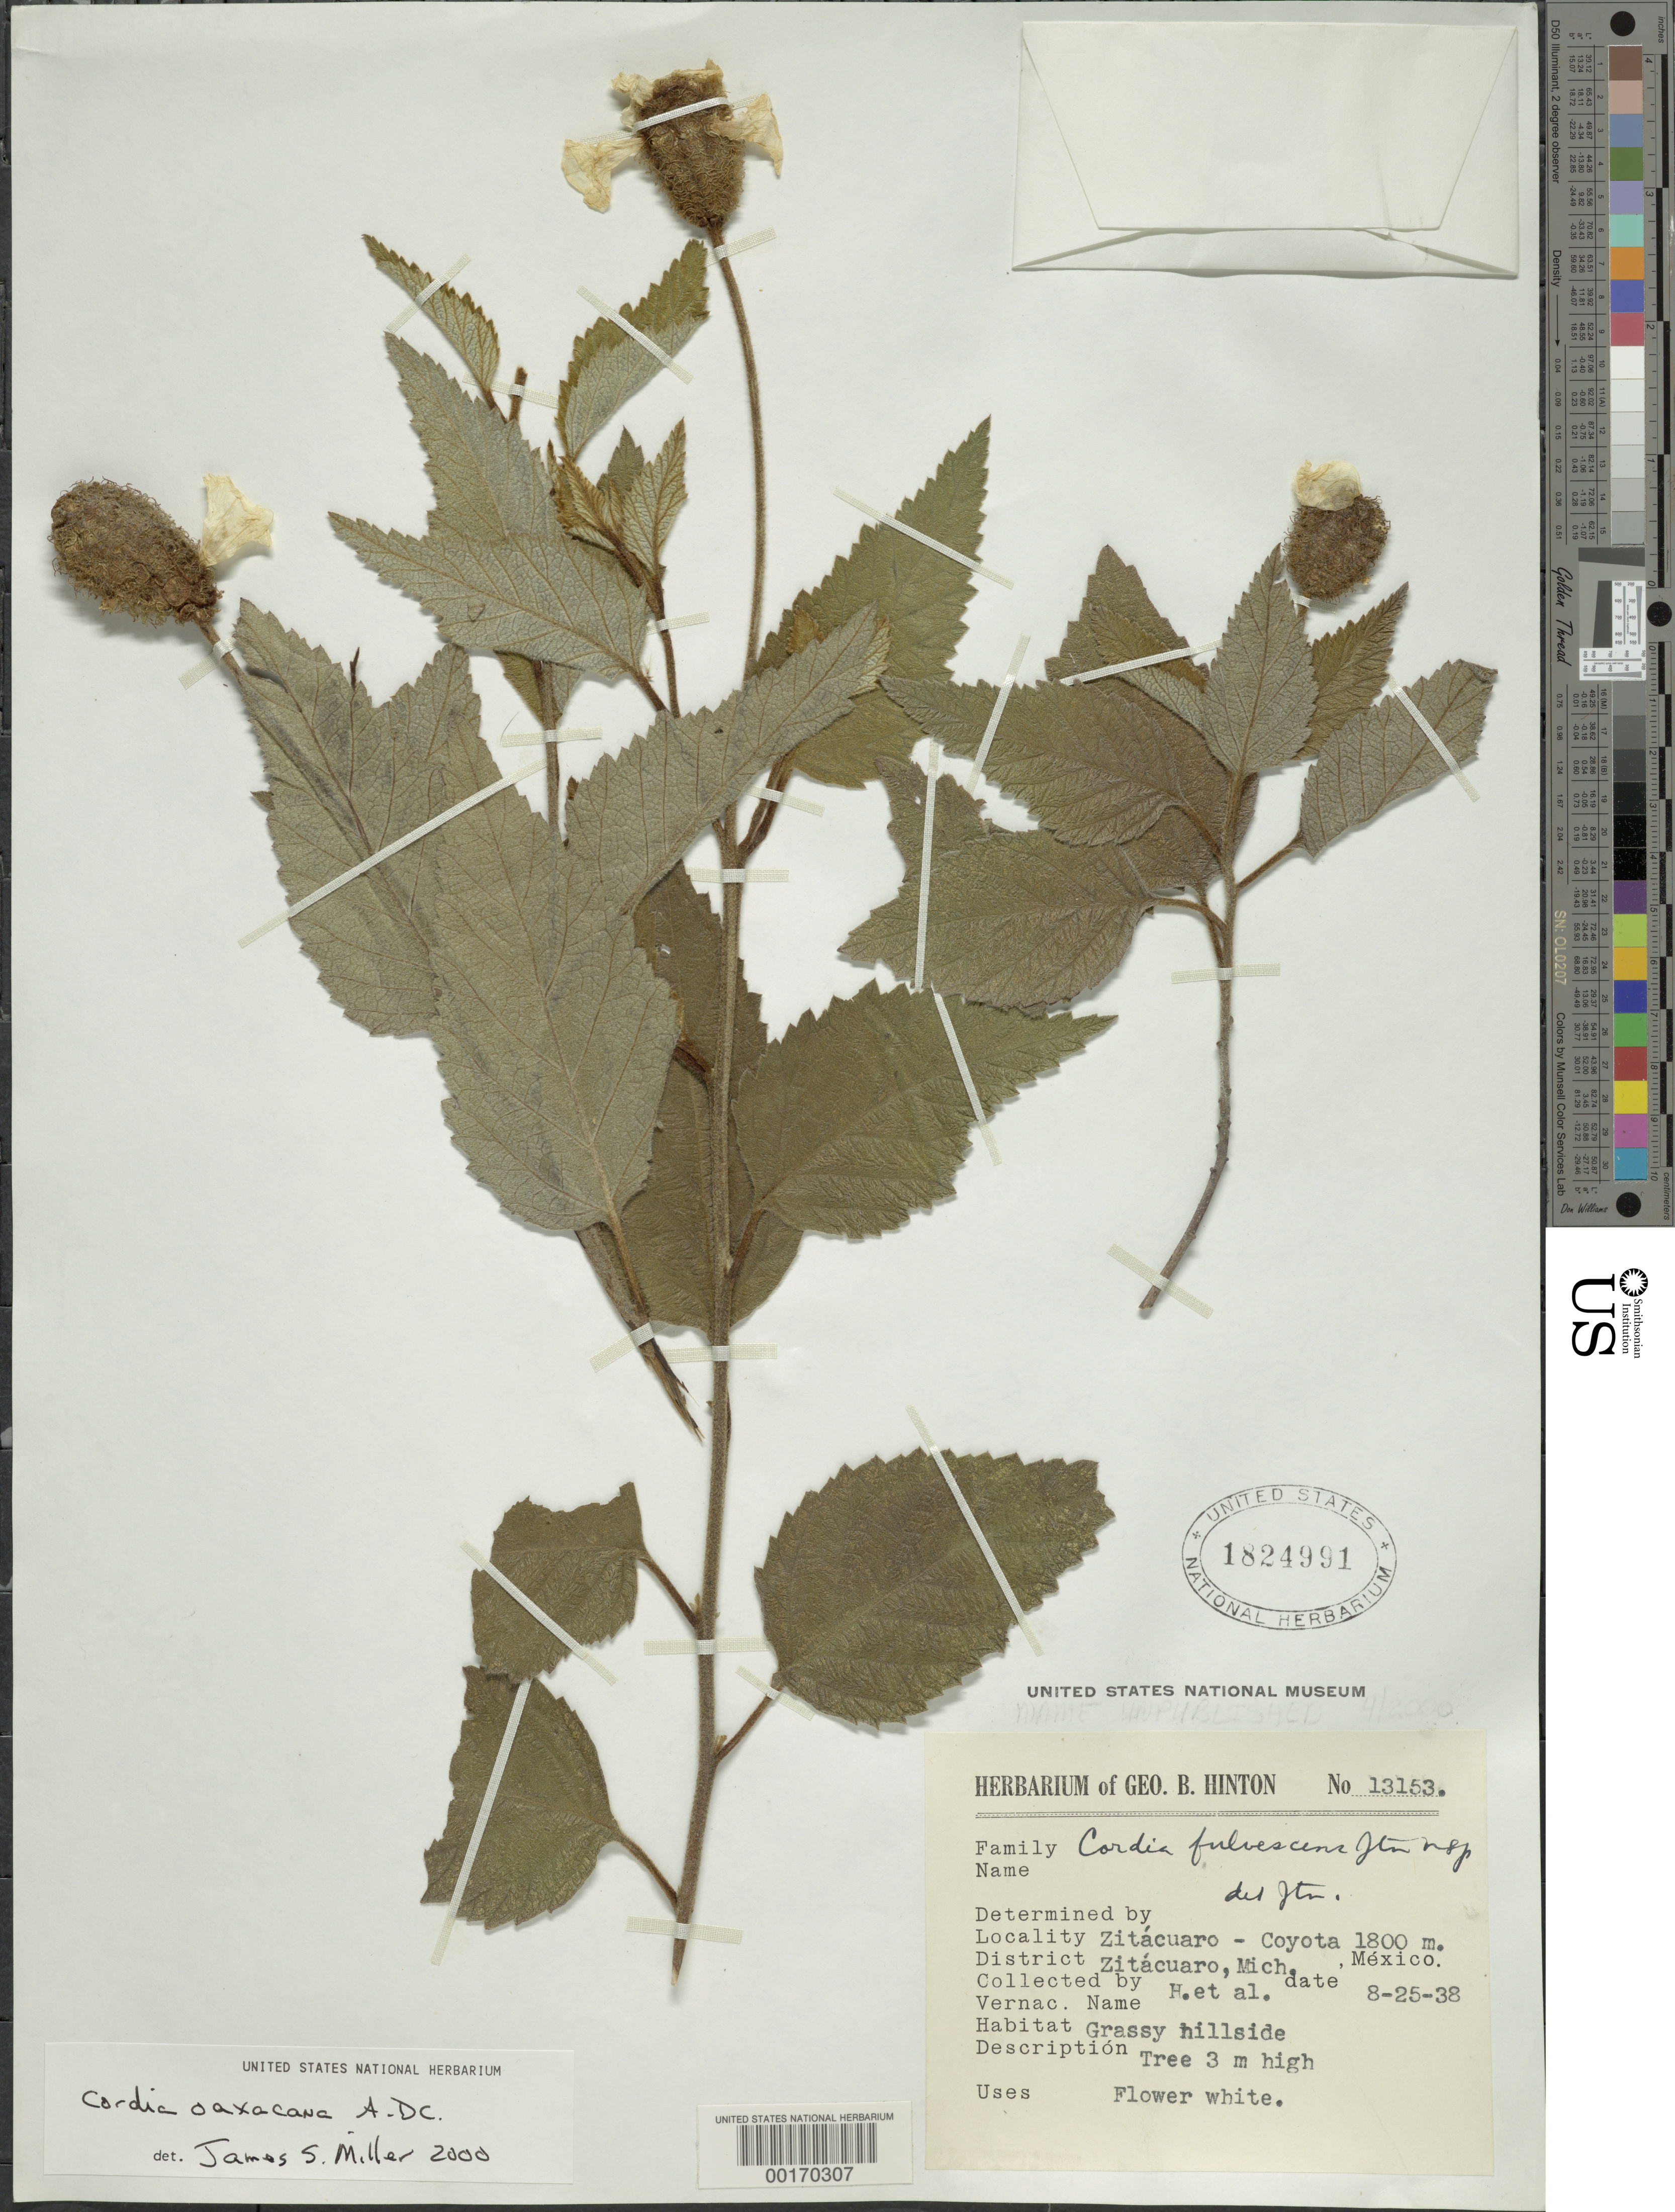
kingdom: Plantae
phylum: Tracheophyta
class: Magnoliopsida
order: Boraginales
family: Cordiaceae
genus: Cordia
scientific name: Cordia oaxacana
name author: A. DC.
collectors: G. B. Hinton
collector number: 13153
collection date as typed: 25 Aug 1938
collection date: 1938-08-25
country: Mexico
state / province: Michoacán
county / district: Zitácuaro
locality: Zitacuaro - Coyota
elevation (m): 700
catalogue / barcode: US 1824991